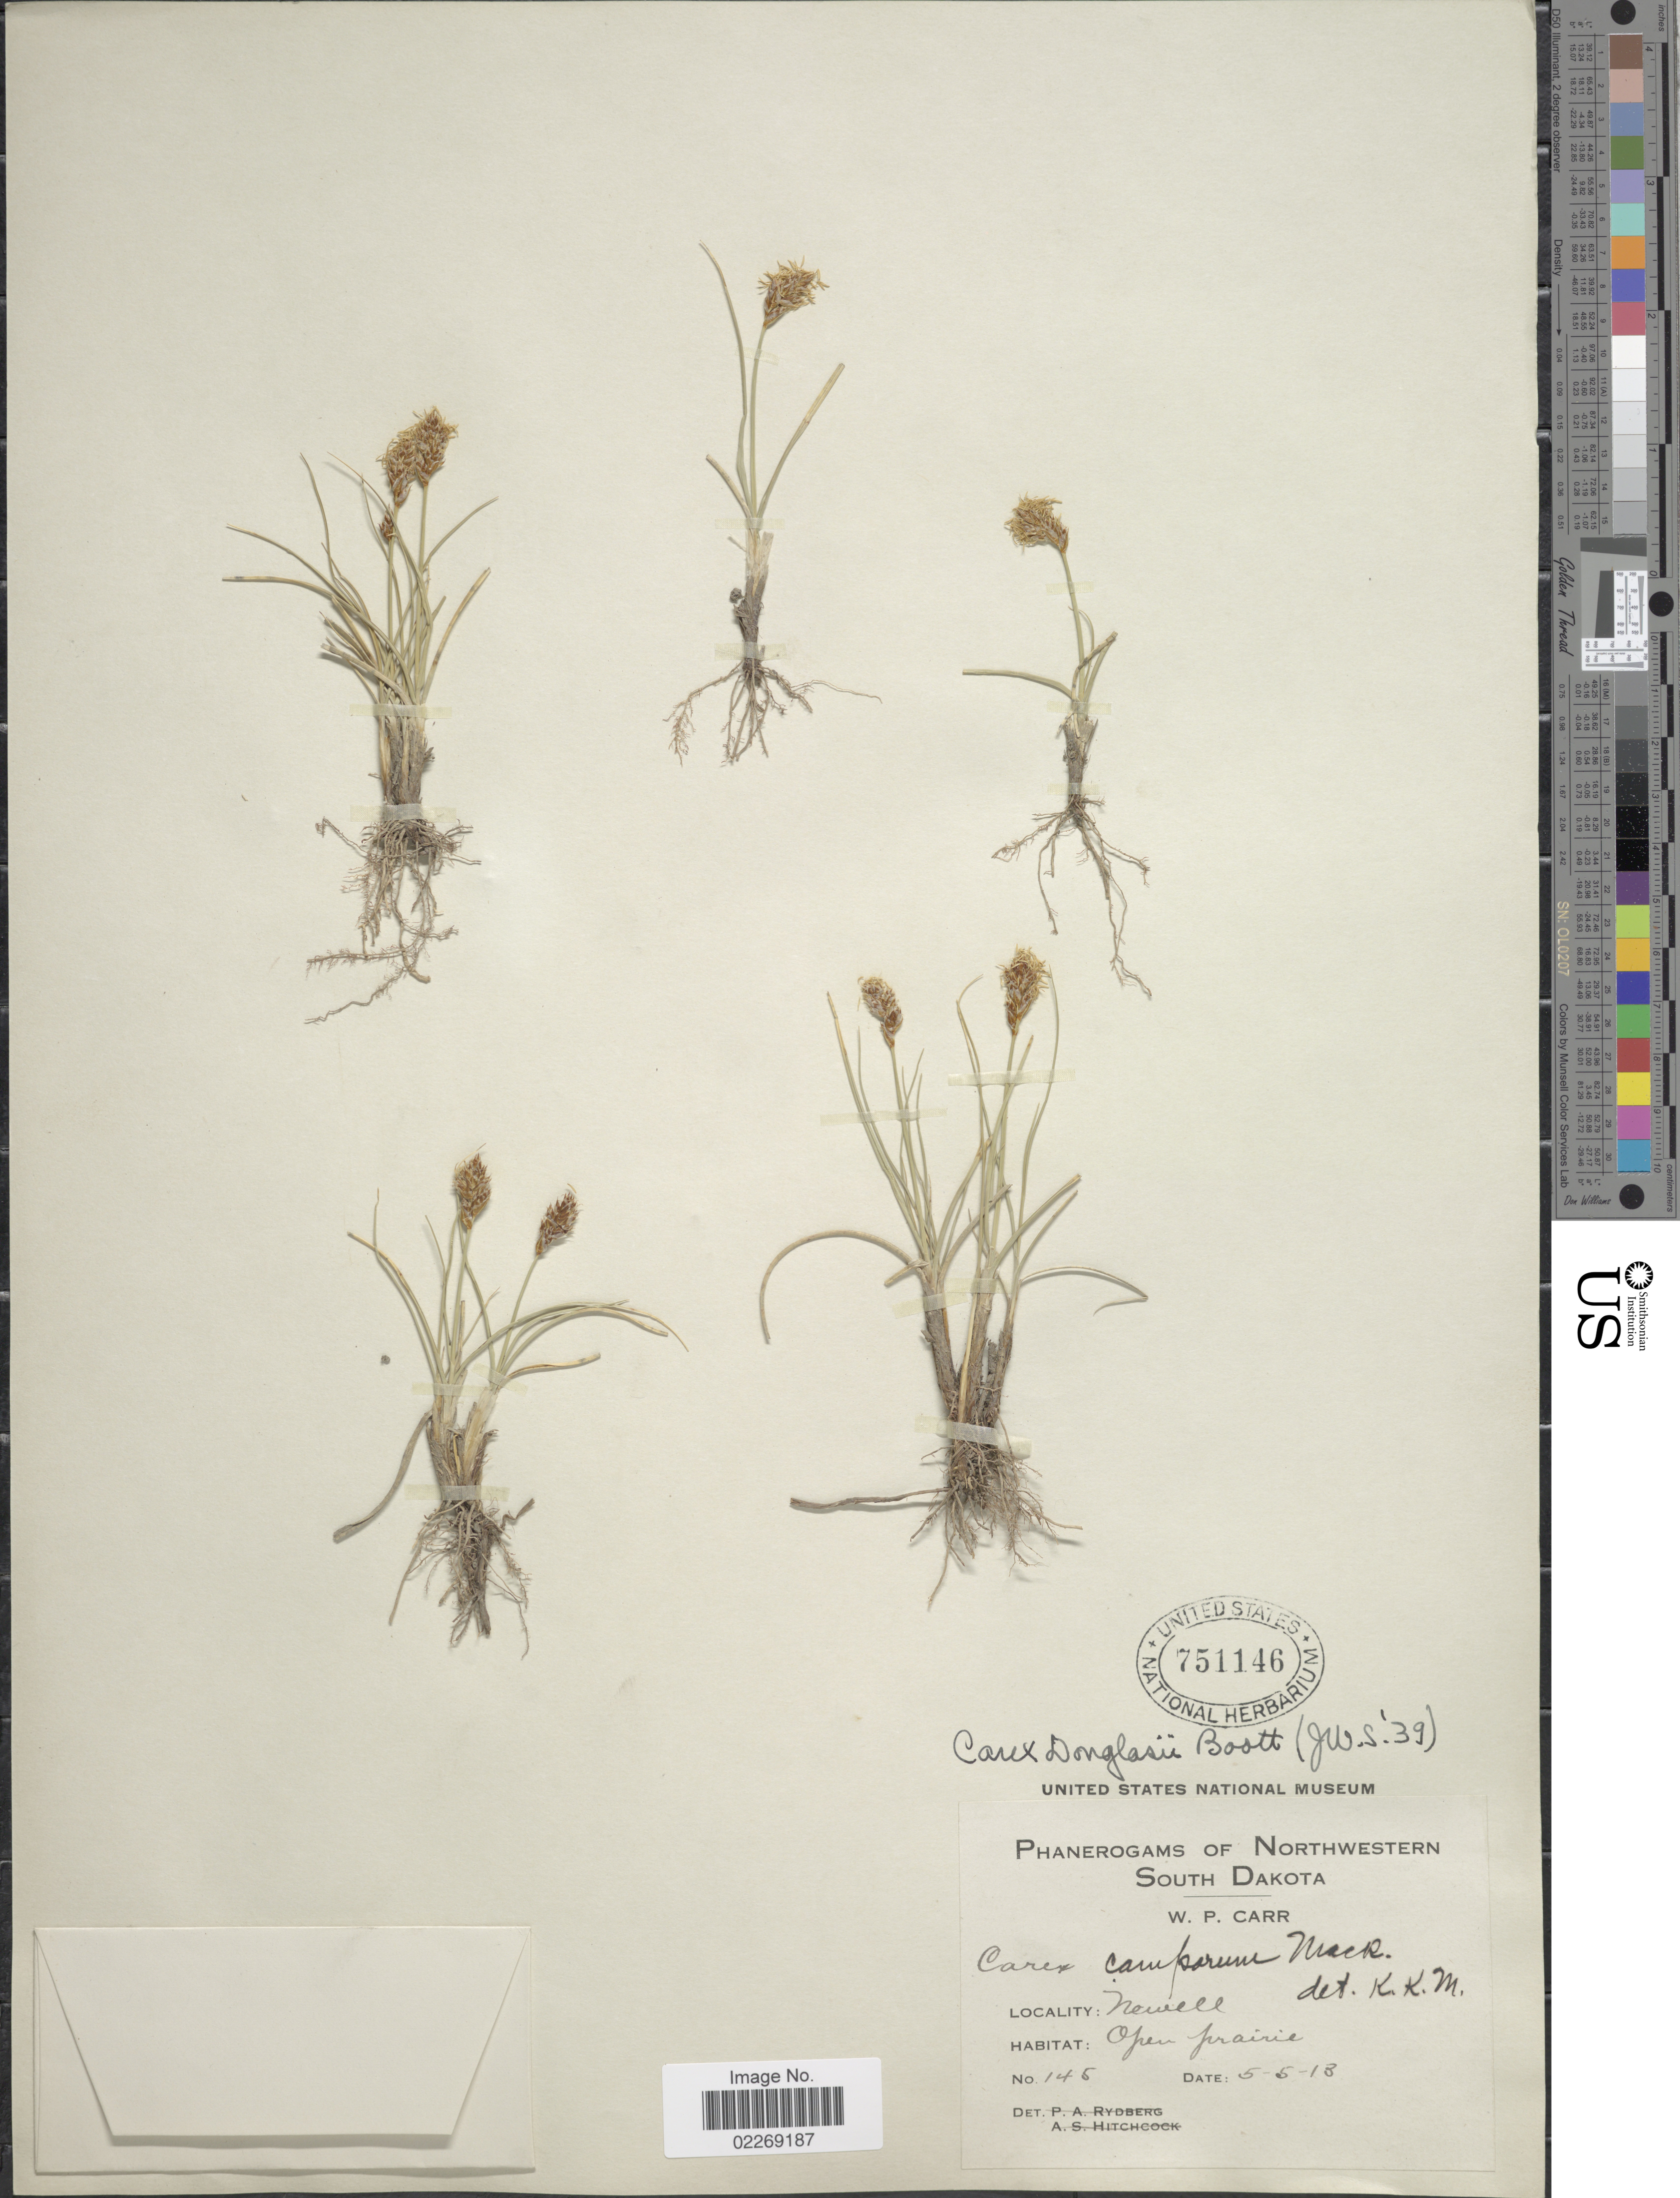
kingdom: Plantae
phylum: Tracheophyta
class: Liliopsida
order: Poales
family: Cyperaceae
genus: Carex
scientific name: Carex douglasii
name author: Boott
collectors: W. Carr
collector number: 145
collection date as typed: Transcribed d/m/y: 5/5/13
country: United States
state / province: South Dakota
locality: Northwestern South Dakota. Newell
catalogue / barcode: US 751146